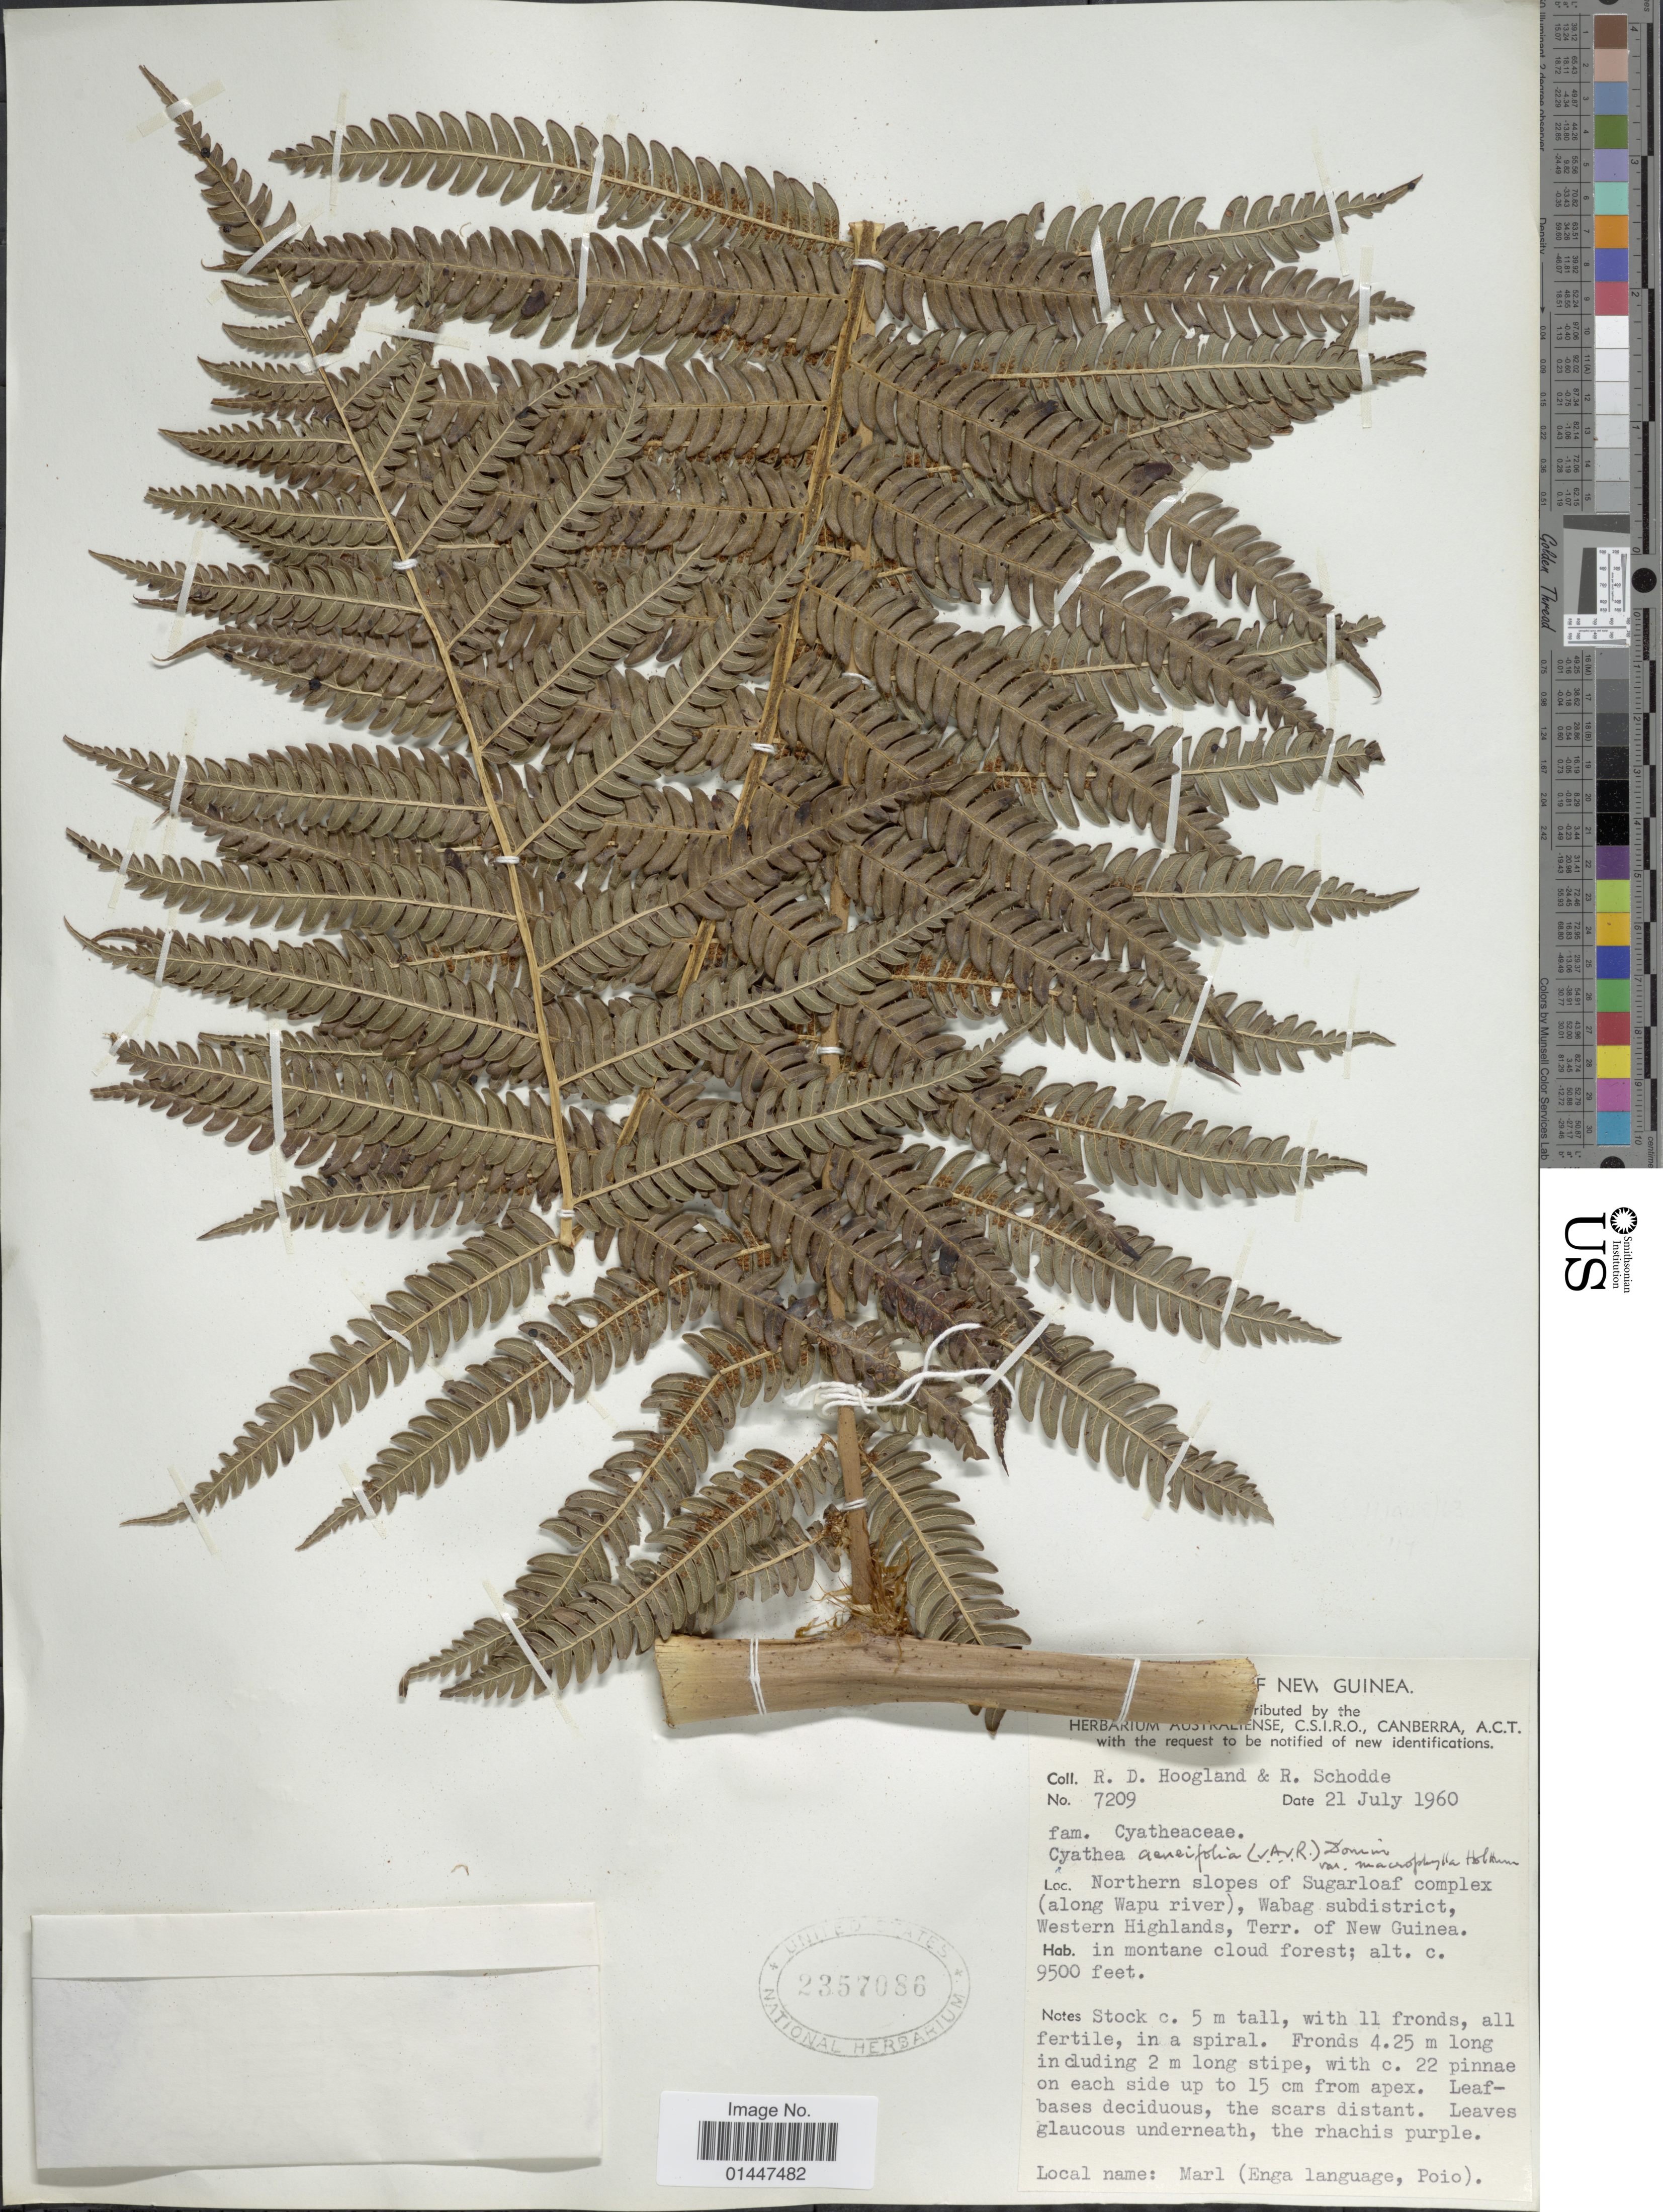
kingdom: Plantae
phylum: Tracheophyta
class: Polypodiopsida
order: Cyatheales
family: Cyatheaceae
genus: Sphaeropteris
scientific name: Sphaeropteris aeneifolia var. macrophylla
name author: (Alderw.) R.M. Tryon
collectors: R. D. Hoogland & R. Schodde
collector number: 7209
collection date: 1960-07-21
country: Papua New Guinea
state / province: Western Highlands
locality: New Guinea. Northern slopes of Sugarloaf complex (along Wapu river), Wabag subdistrict, Terr. of New Guinea. In montane cloud forest.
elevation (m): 2896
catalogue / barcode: US 2357086